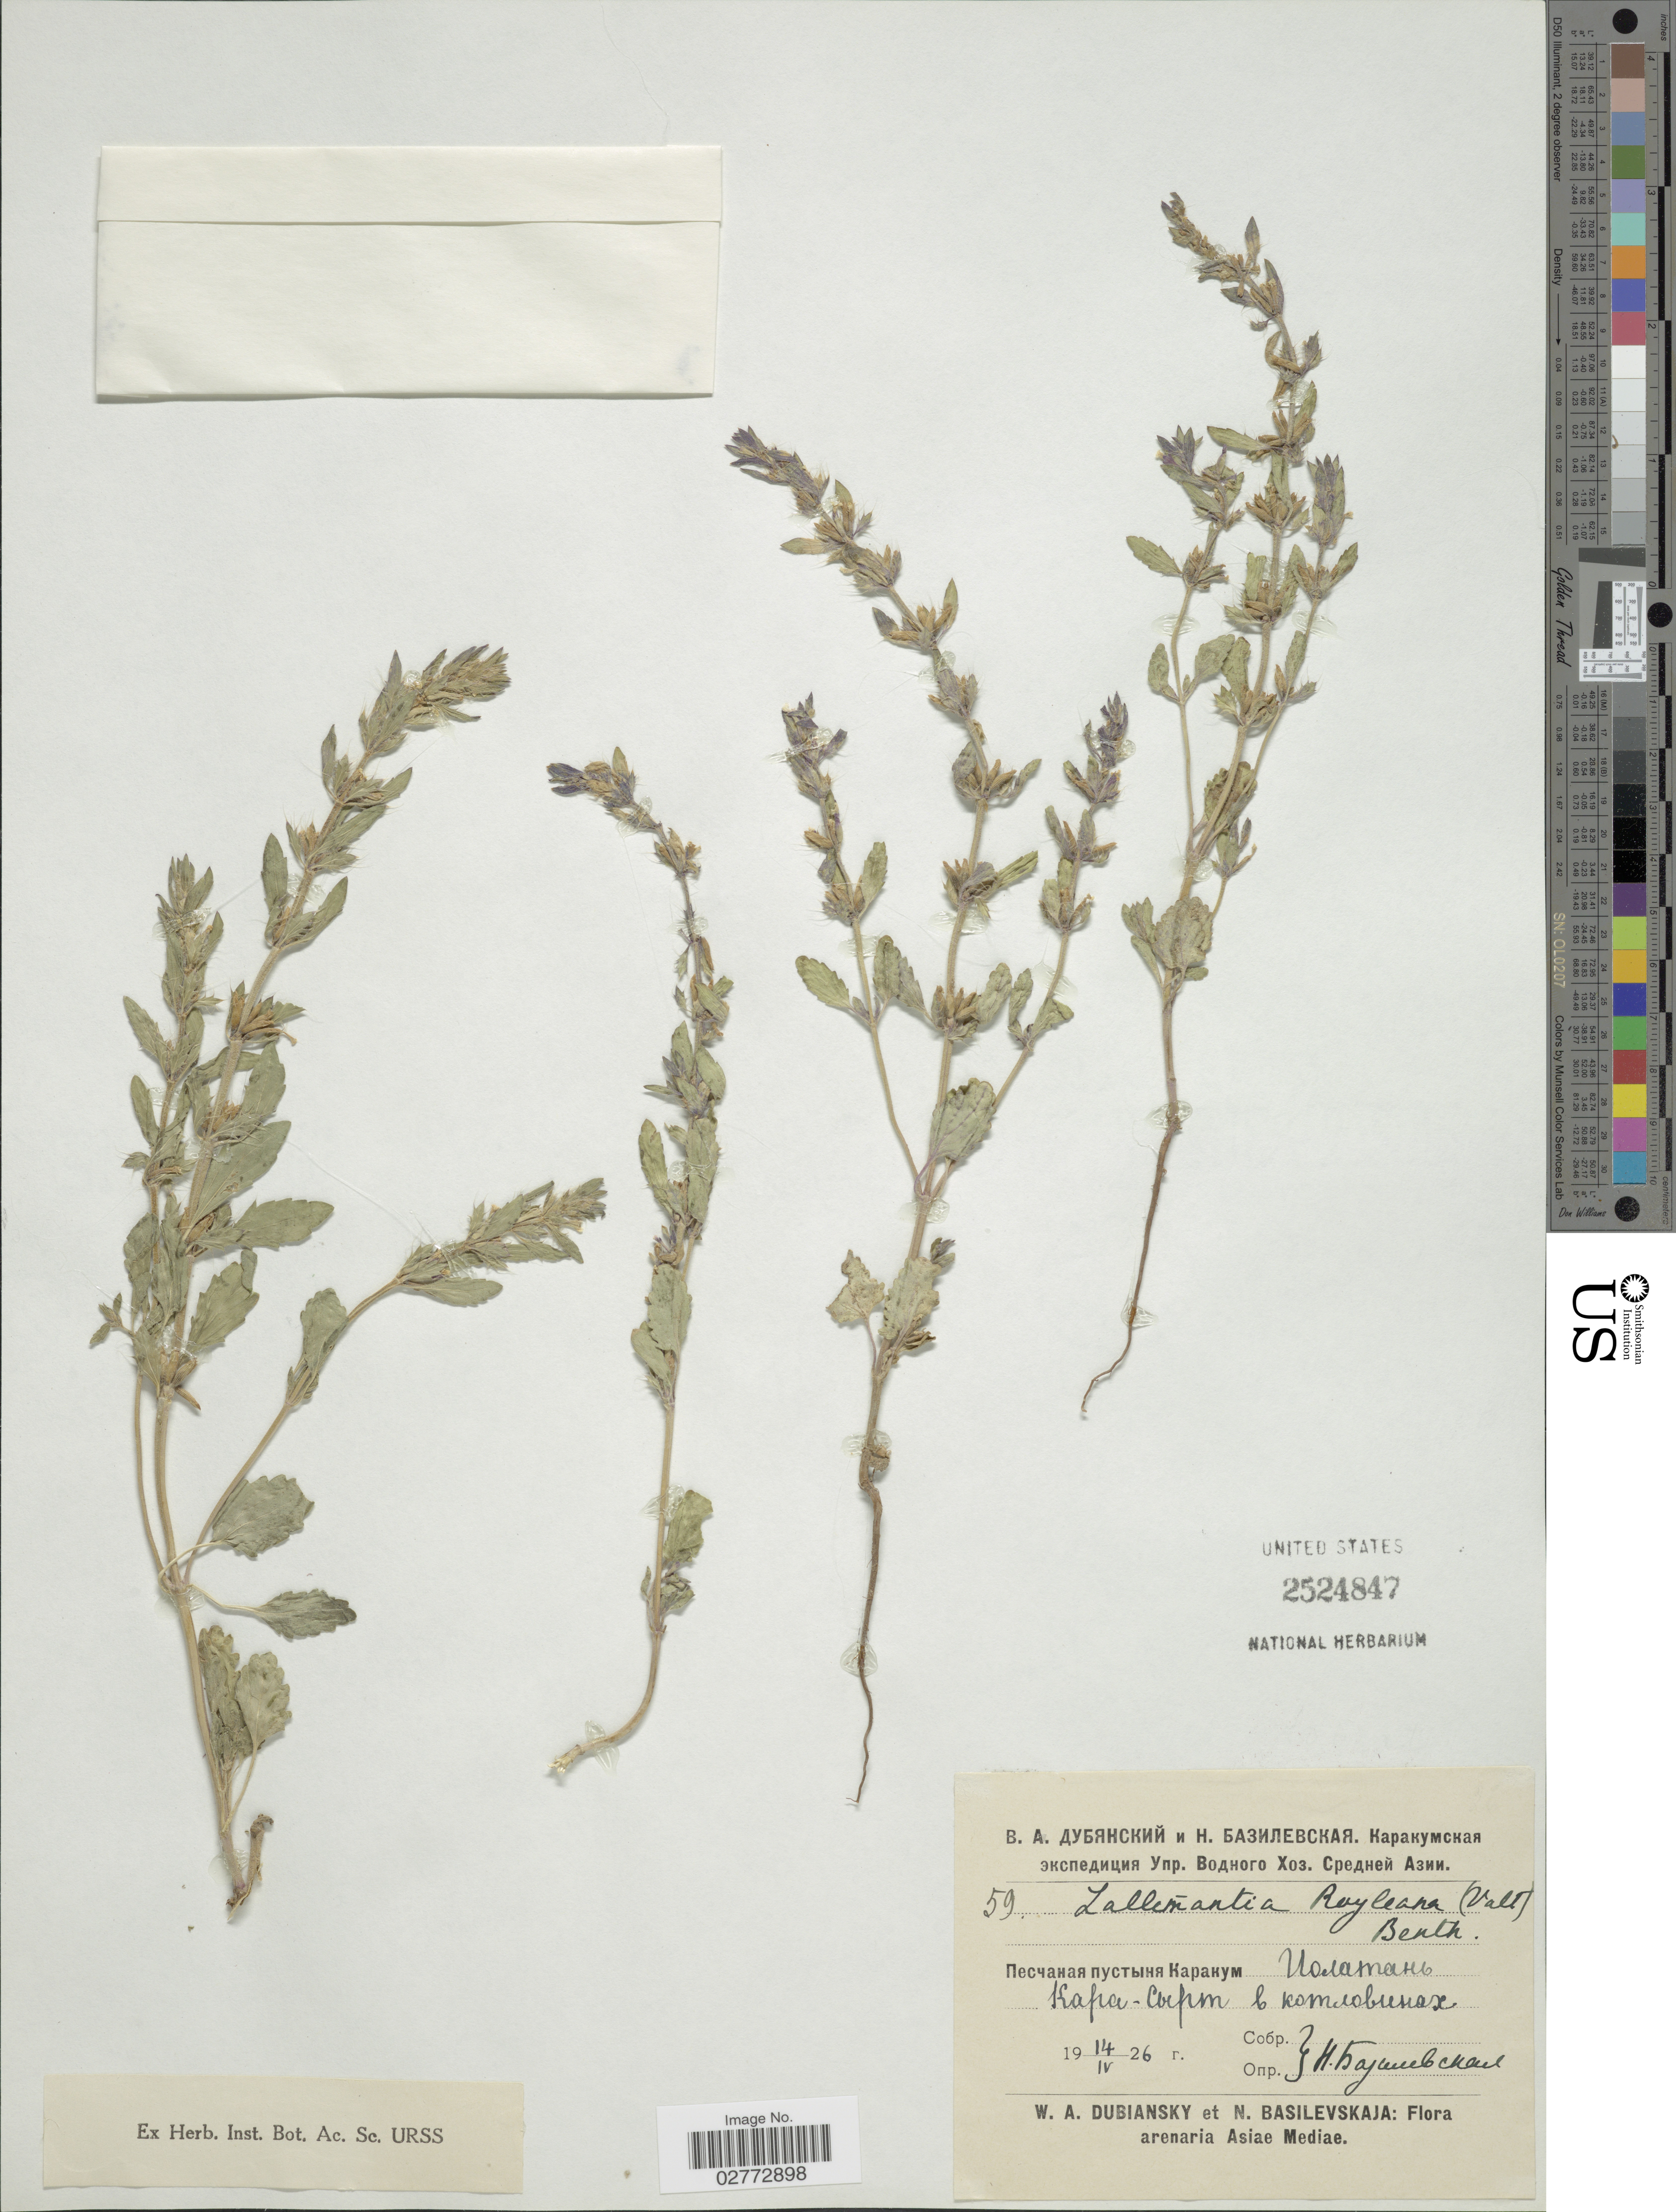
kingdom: Plantae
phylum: Tracheophyta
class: Magnoliopsida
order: Lamiales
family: Lamiaceae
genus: Lallemantia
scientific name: Lallemantia royleana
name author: (Benth.) Benth.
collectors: W. Dubiansky & N. Basilevskaya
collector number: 59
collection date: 1926-04-14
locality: X. Arenaria Asia Mediae.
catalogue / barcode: US 2524847